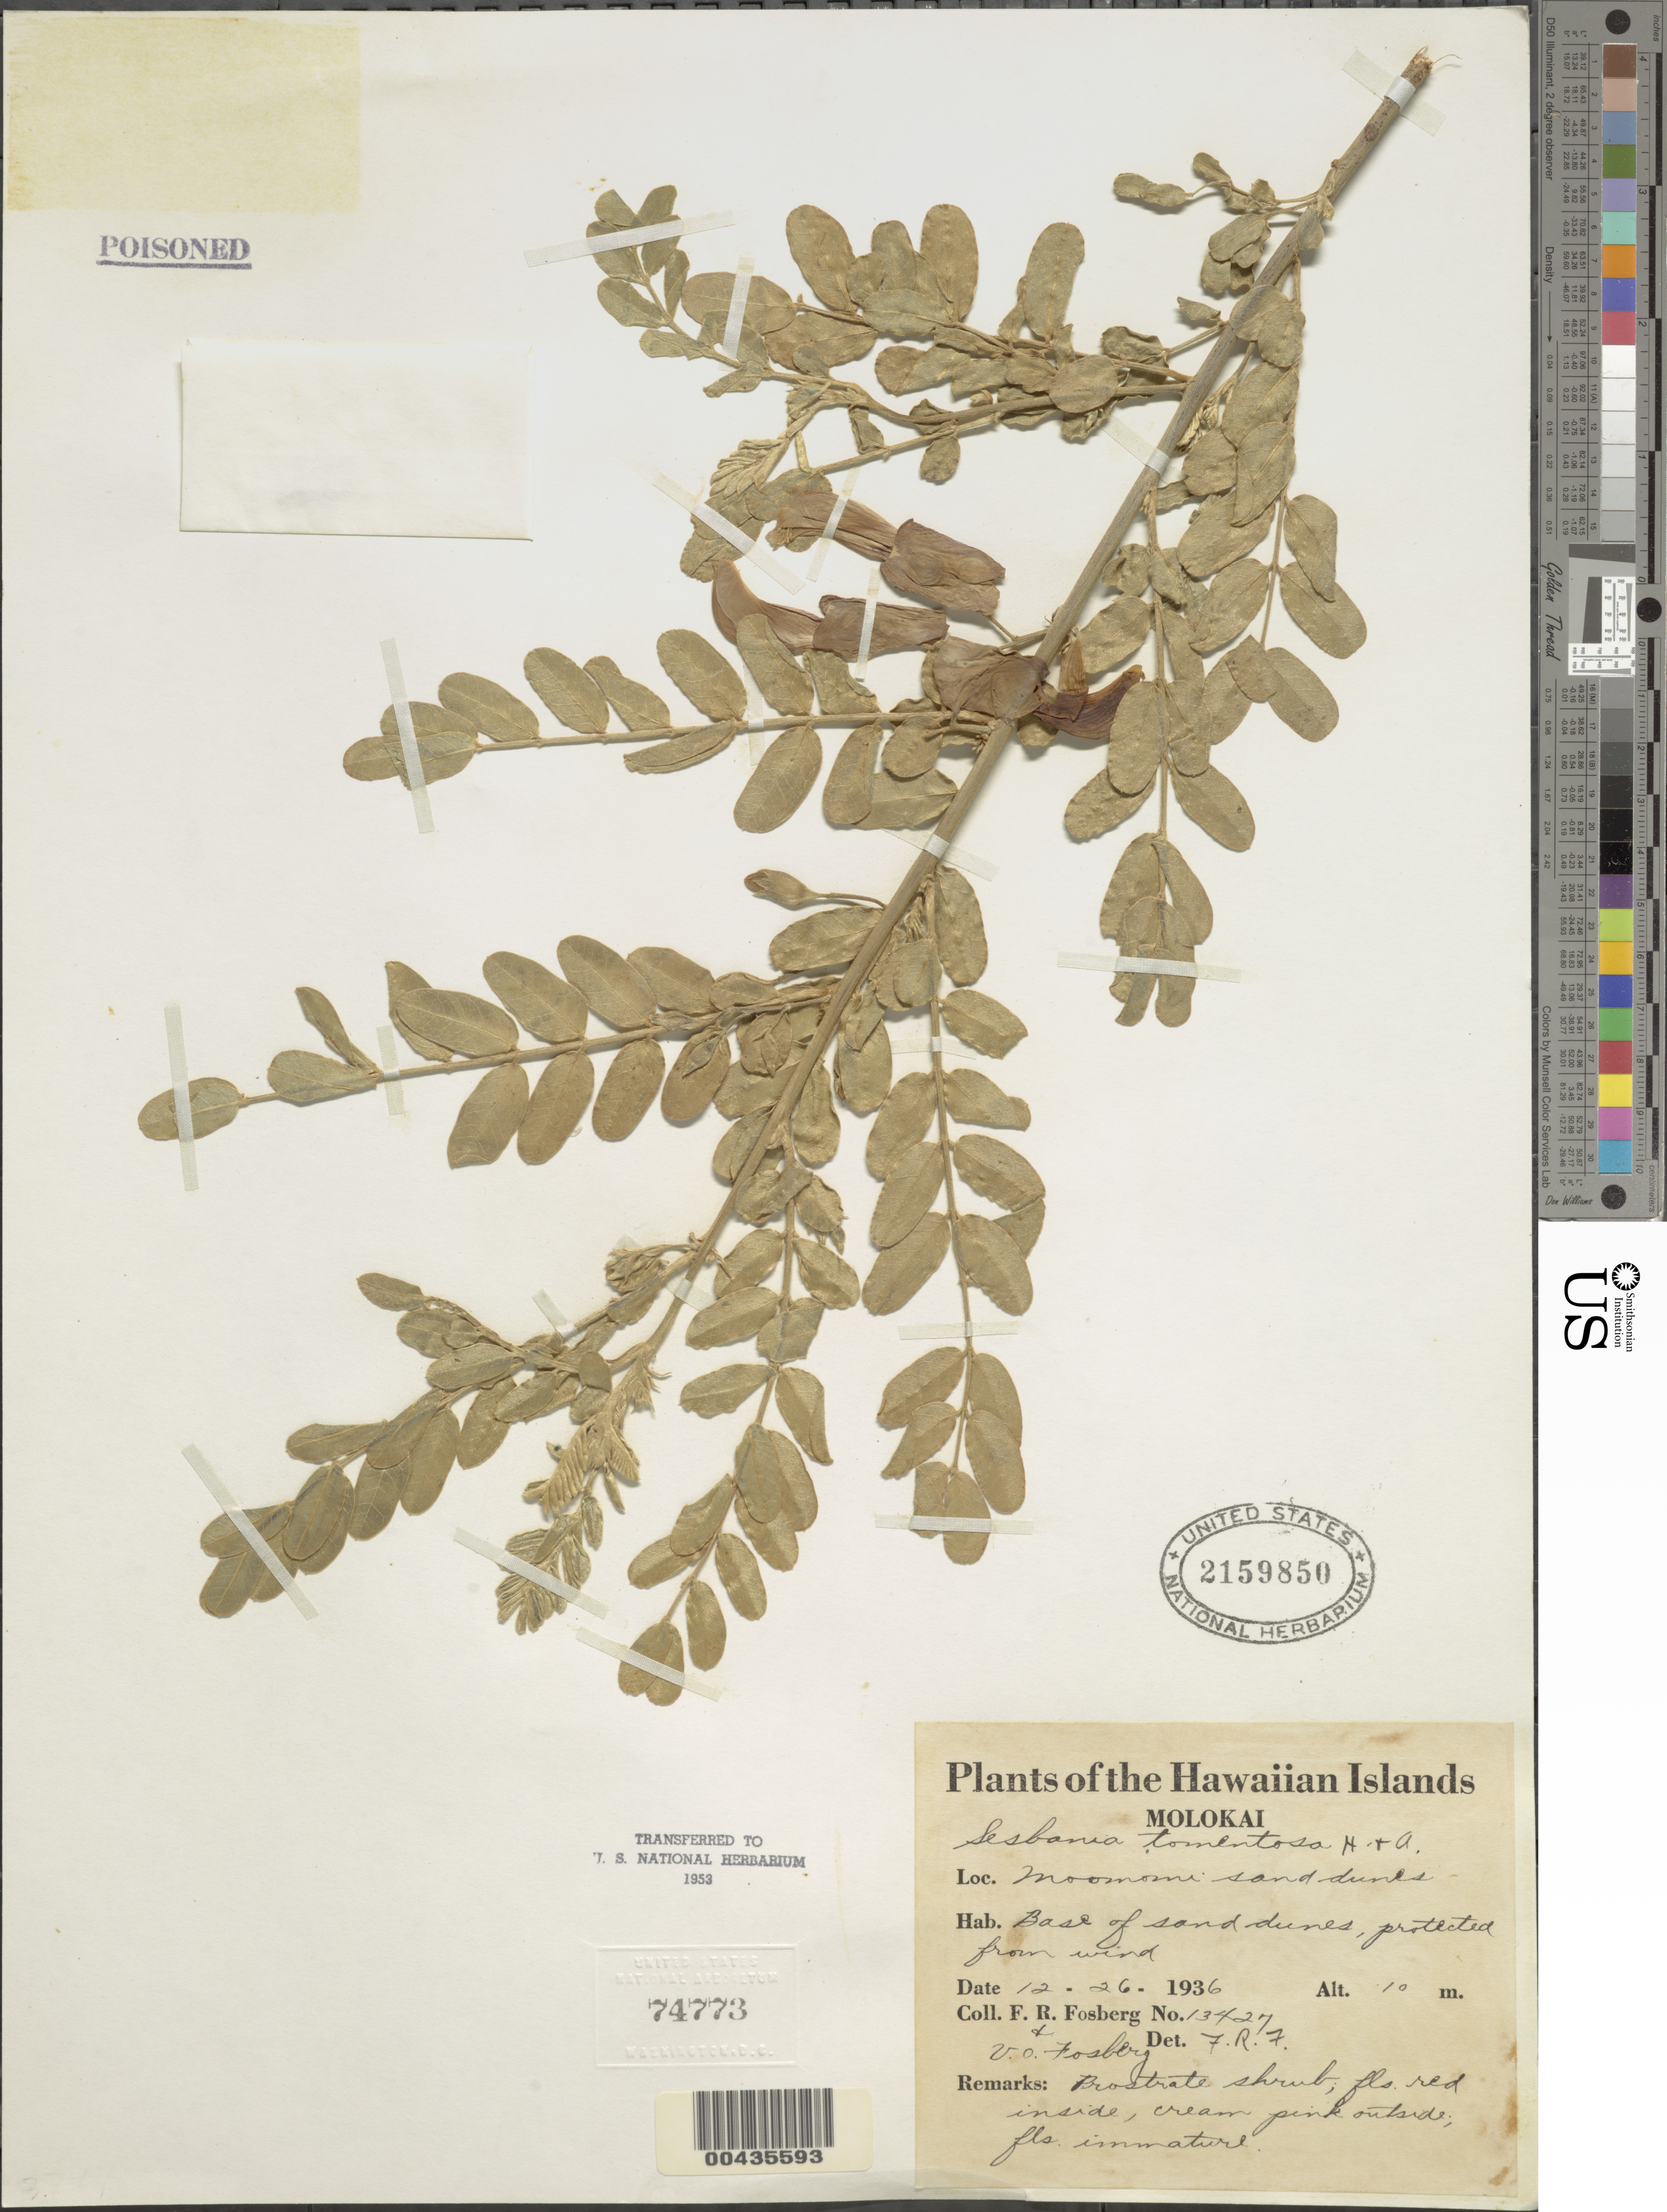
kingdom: Plantae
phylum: Tracheophyta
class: Magnoliopsida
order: Fabales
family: Fabaceae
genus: Sesbania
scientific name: Sesbania tomentosa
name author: Hook. & Arn.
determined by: Fosberg, F. R.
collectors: F. R. Fosberg & V. O. Fosberg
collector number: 13427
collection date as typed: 26 Dec 1936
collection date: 1936-12-26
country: United States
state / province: Hawaii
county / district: Maui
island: Moloka'i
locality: Moomomi sand dunes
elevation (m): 10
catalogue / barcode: US 2159850